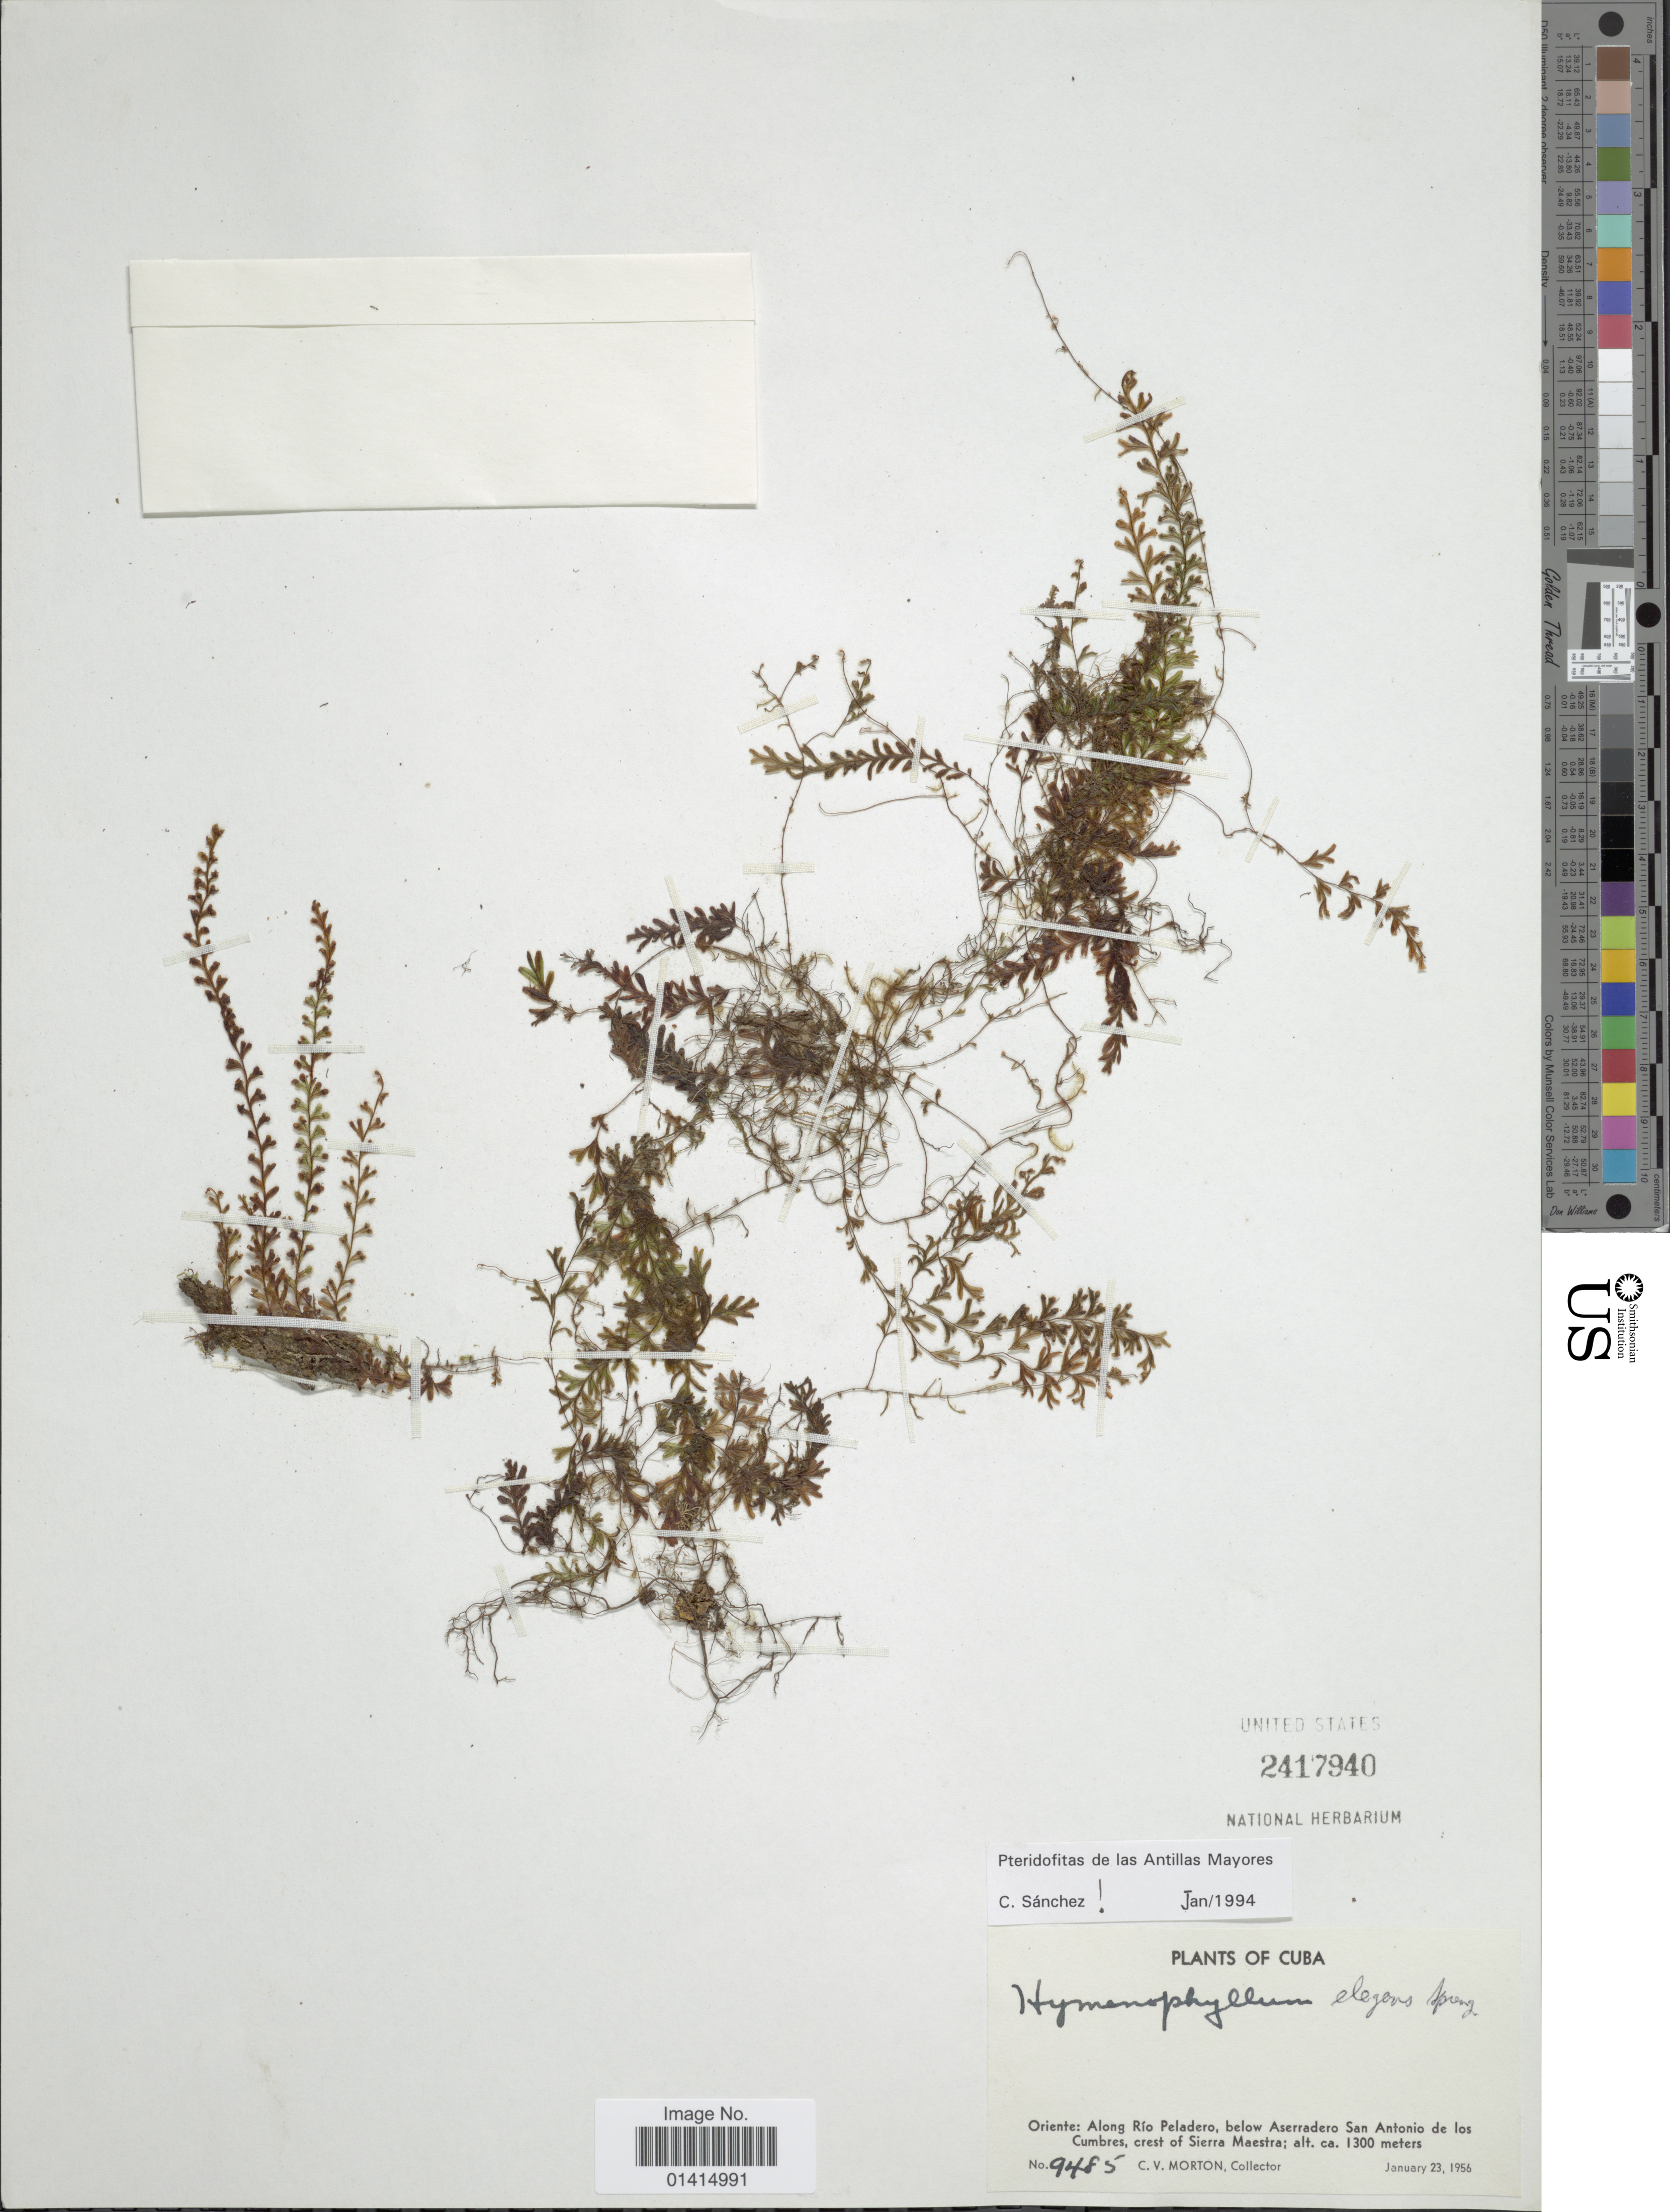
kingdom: Plantae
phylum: Tracheophyta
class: Polypodiopsida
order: Hymenophyllales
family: Hymenophyllaceae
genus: Hymenophyllum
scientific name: Hymenophyllum elegans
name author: Spreng.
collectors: C. V. Morton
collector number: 9485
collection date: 1956-01-23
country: Cuba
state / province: Oriente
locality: Along Rio Peladero, below Aserradero SAn Antonio de los Cumbres, crest of Sierra Maestra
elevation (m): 1300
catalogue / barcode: US 2417940